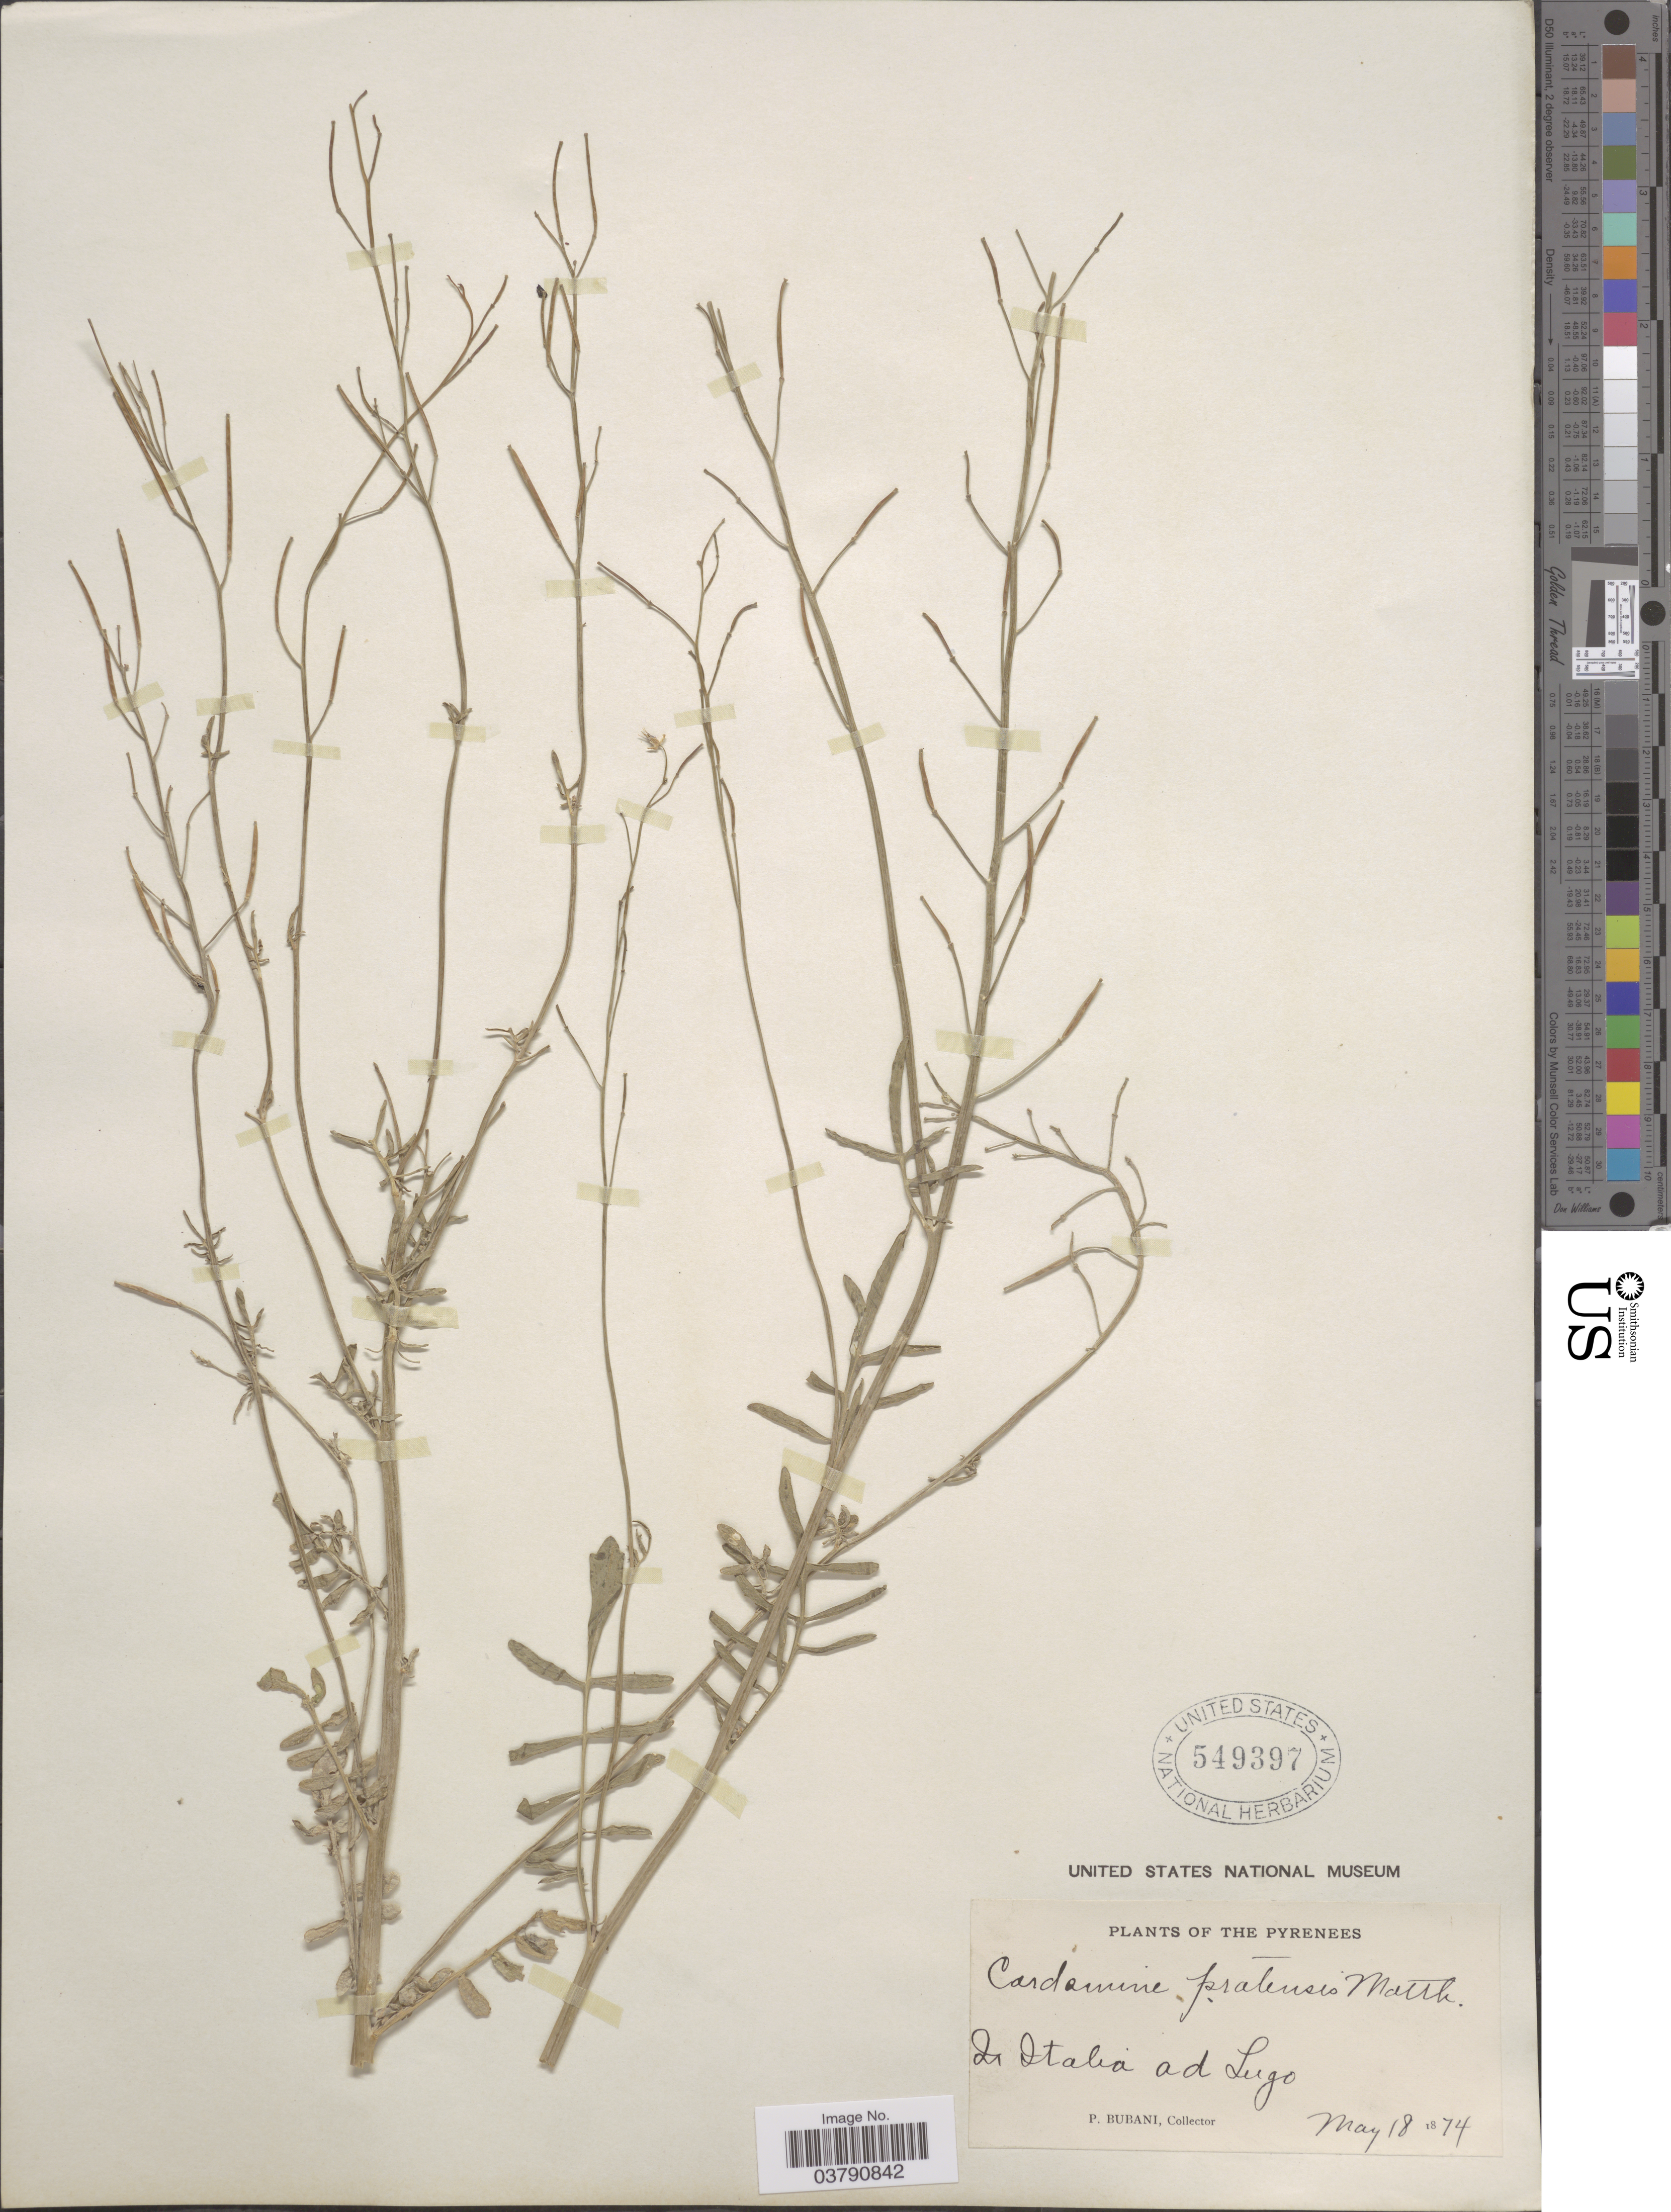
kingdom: Plantae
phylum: Tracheophyta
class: Magnoliopsida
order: Brassicales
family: Brassicaceae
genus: Cardamine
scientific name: Cardamine pratensis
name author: L.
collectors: P. Bubani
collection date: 1874-05-18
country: Italy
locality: The Pyrenees. In Italia ad Lugo.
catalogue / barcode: US 549397